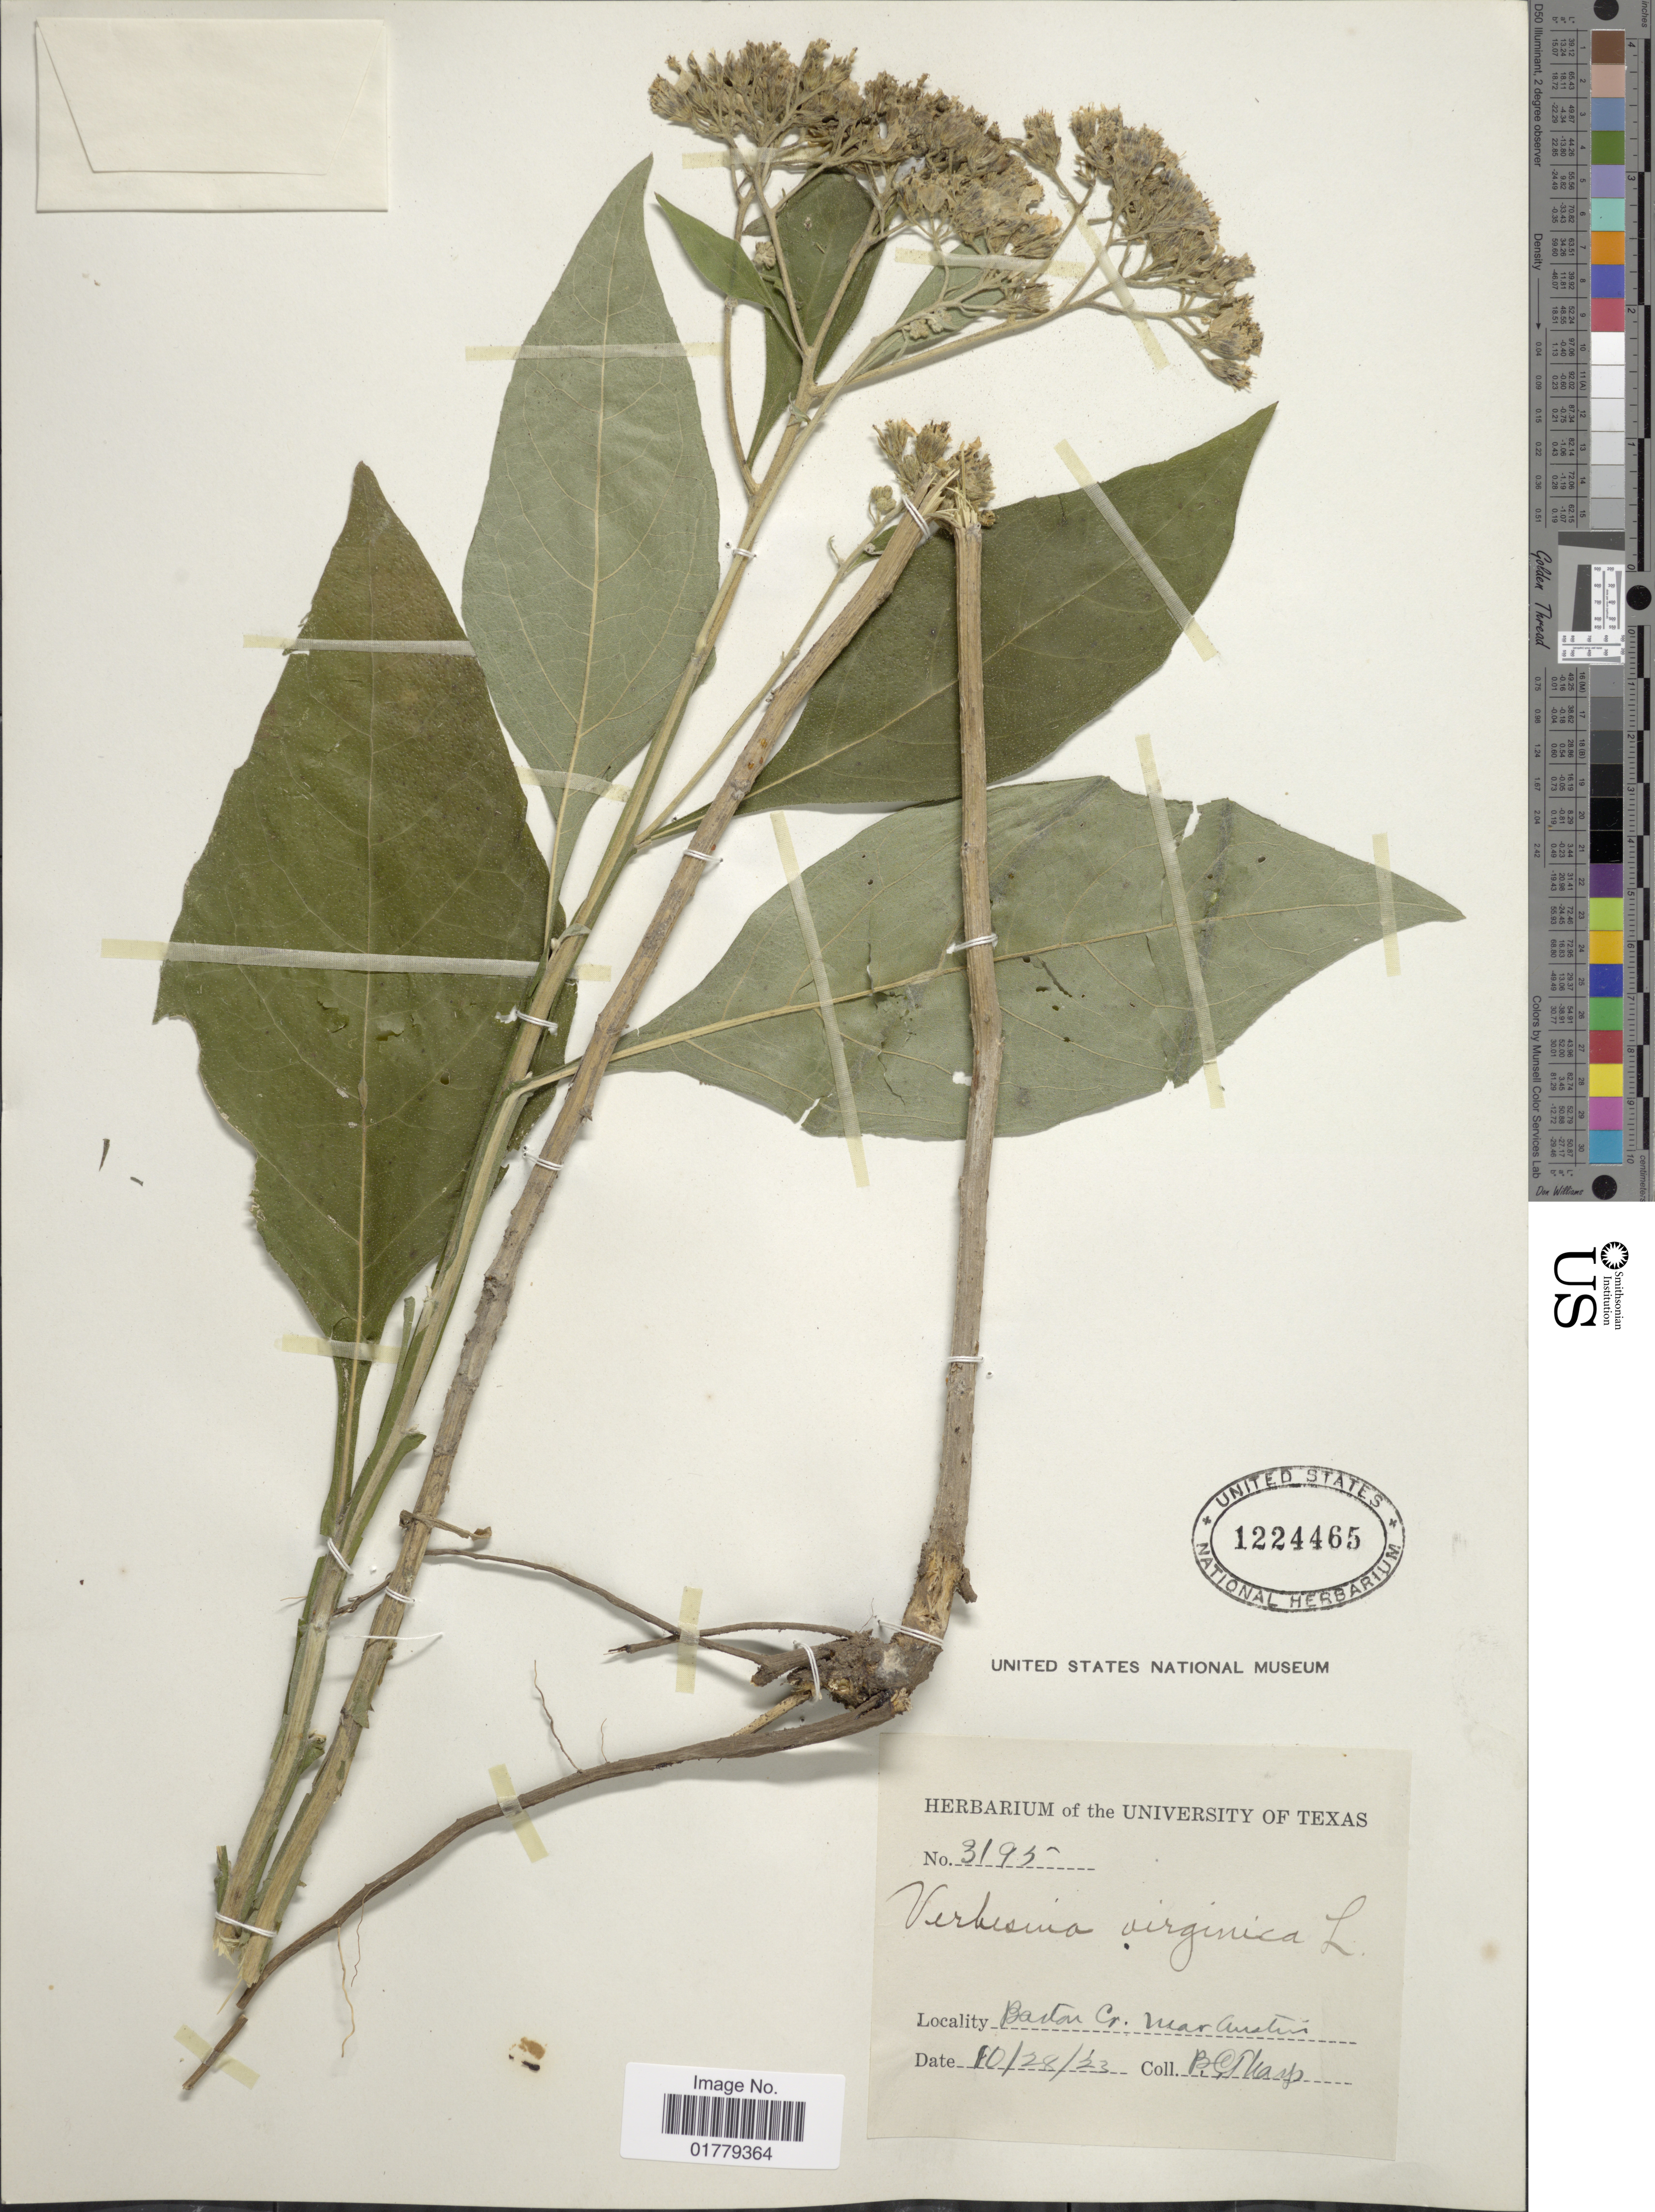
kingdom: Plantae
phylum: Tracheophyta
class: Magnoliopsida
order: Asterales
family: Asteraceae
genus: Verbesina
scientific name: Verbesina virginica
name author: L.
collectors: B. C. Tharp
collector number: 3195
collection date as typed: Transcribed d/m/y: 24/10/23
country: United States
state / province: Texas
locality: Barton Co. near Austin's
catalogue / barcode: US 1224465